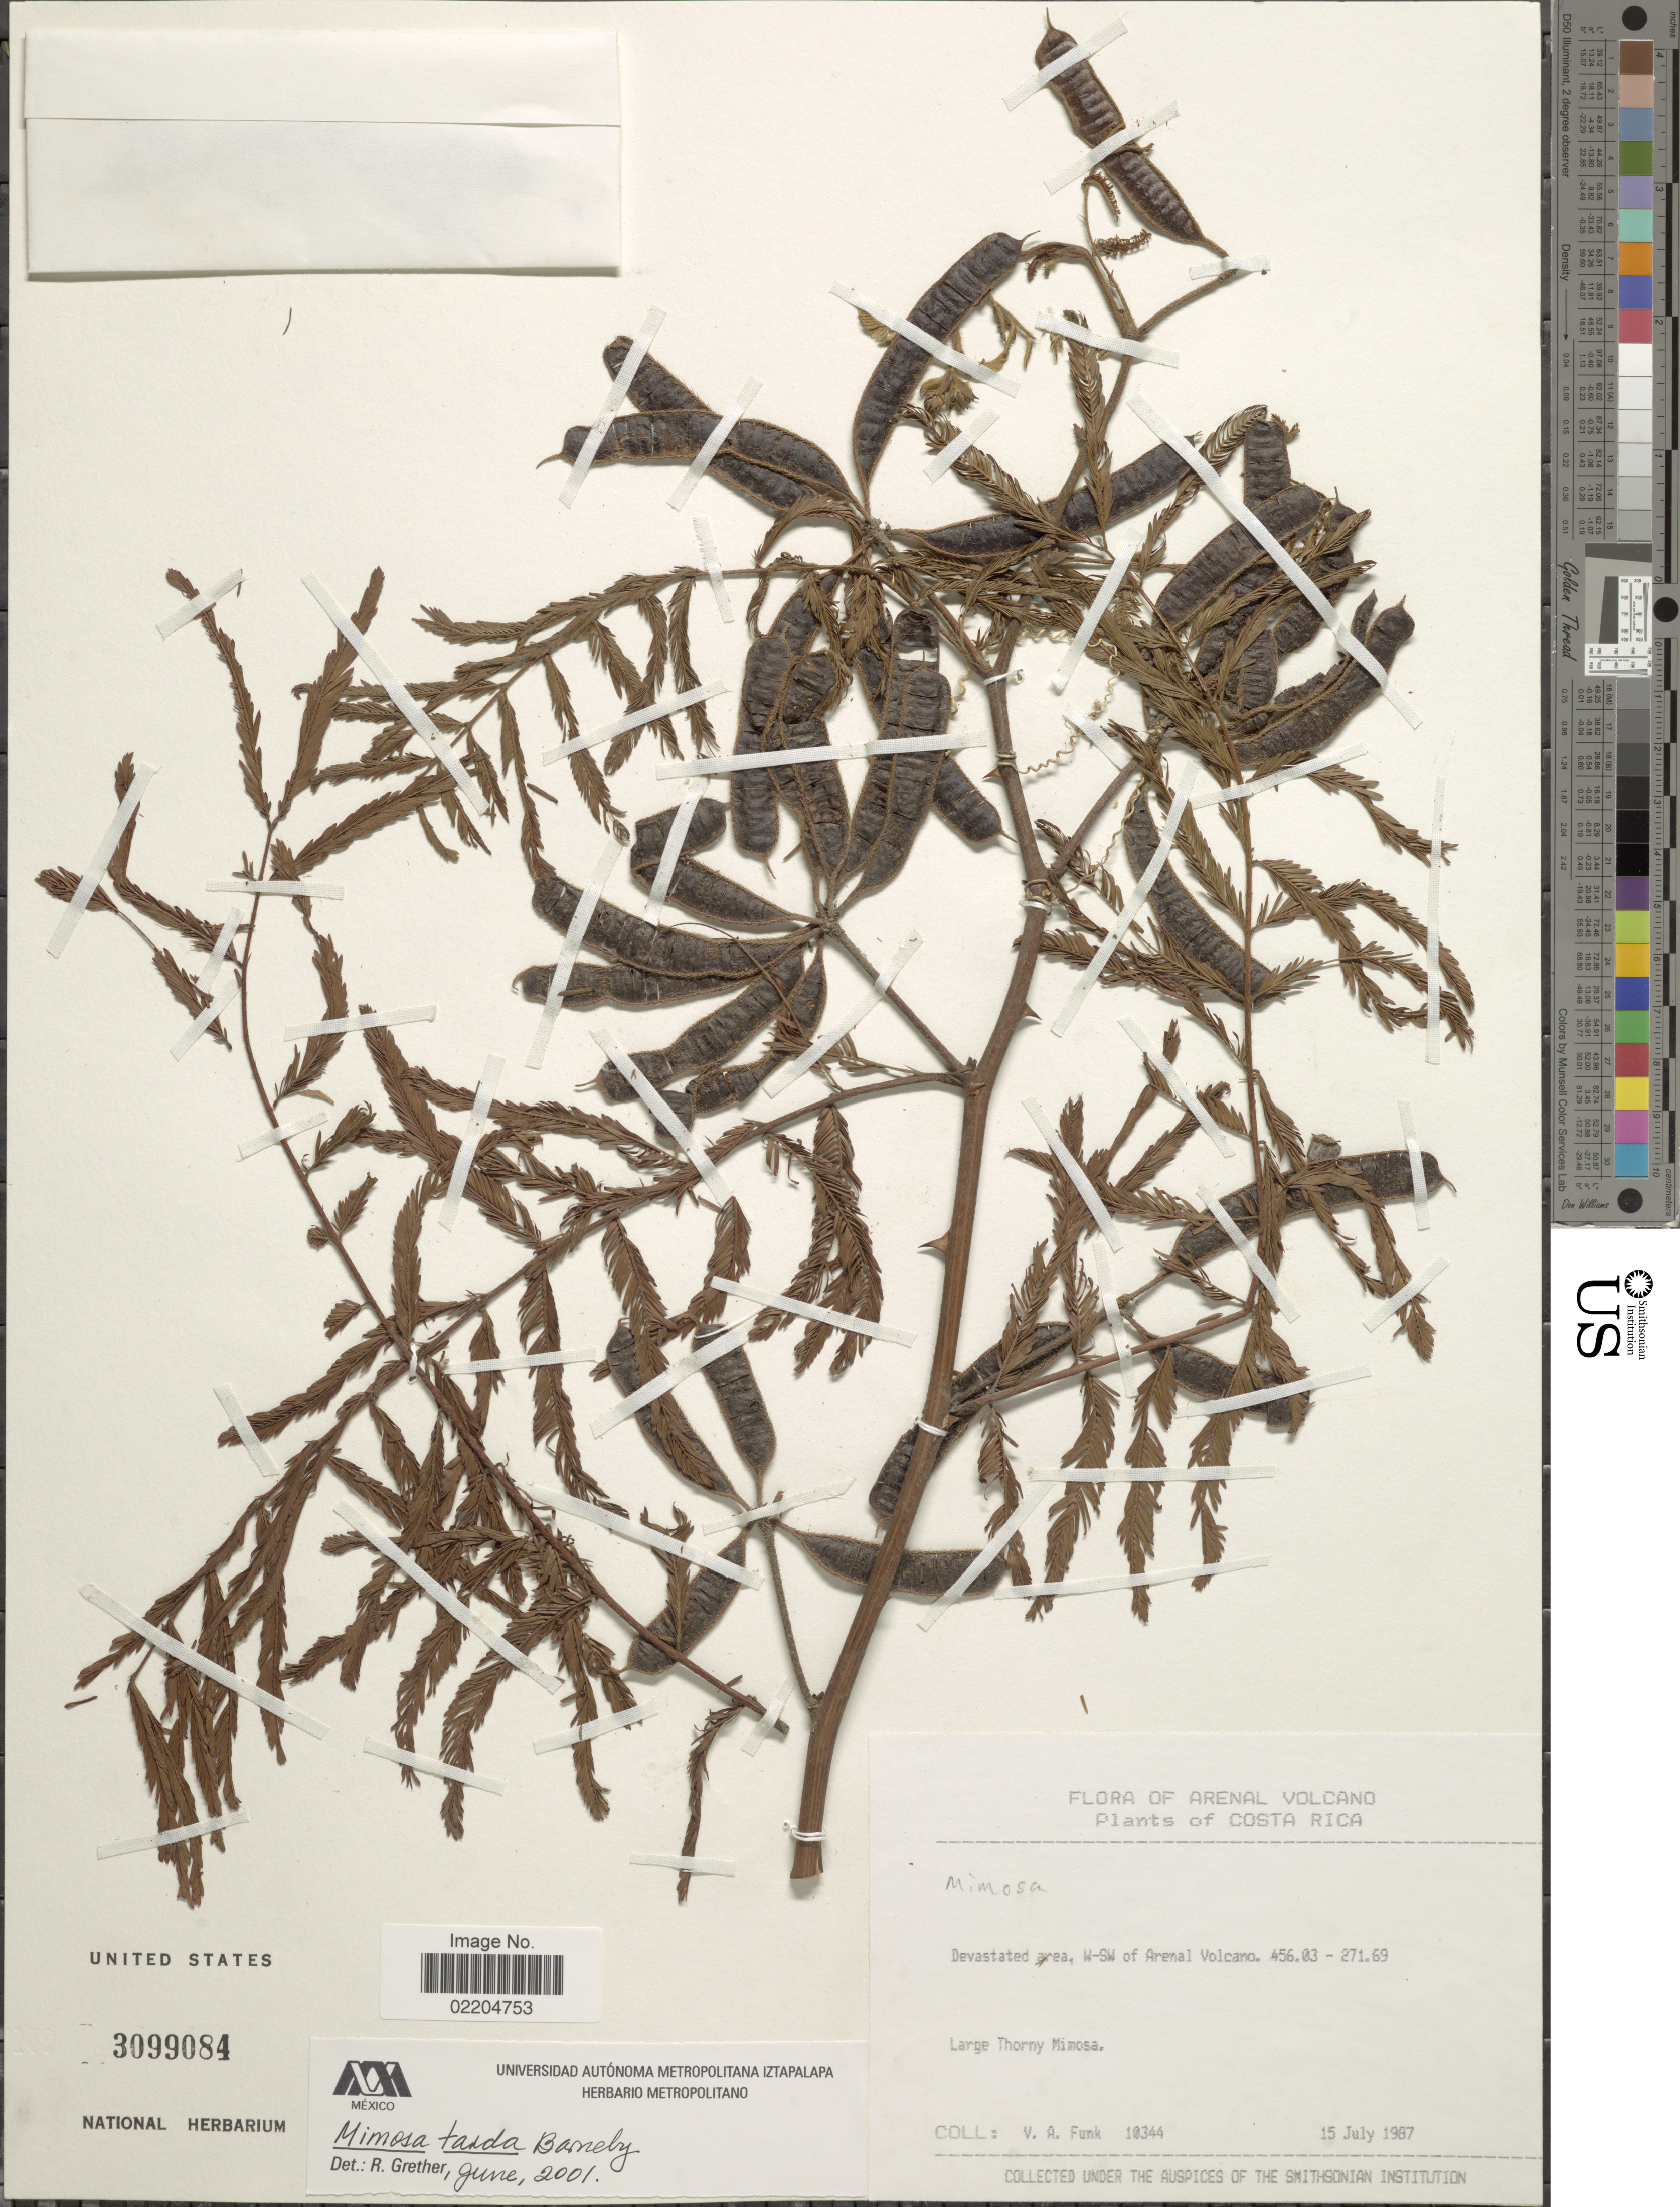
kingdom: Plantae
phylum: Tracheophyta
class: Magnoliopsida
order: Fabales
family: Fabaceae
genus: Mimosa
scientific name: Mimosa tarda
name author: Barneby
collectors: V. Funk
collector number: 10344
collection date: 1987-07-15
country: Costa Rica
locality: Devastated area, W-SW of Arenal Volcano. 456.03-271.69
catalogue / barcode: US 3099084